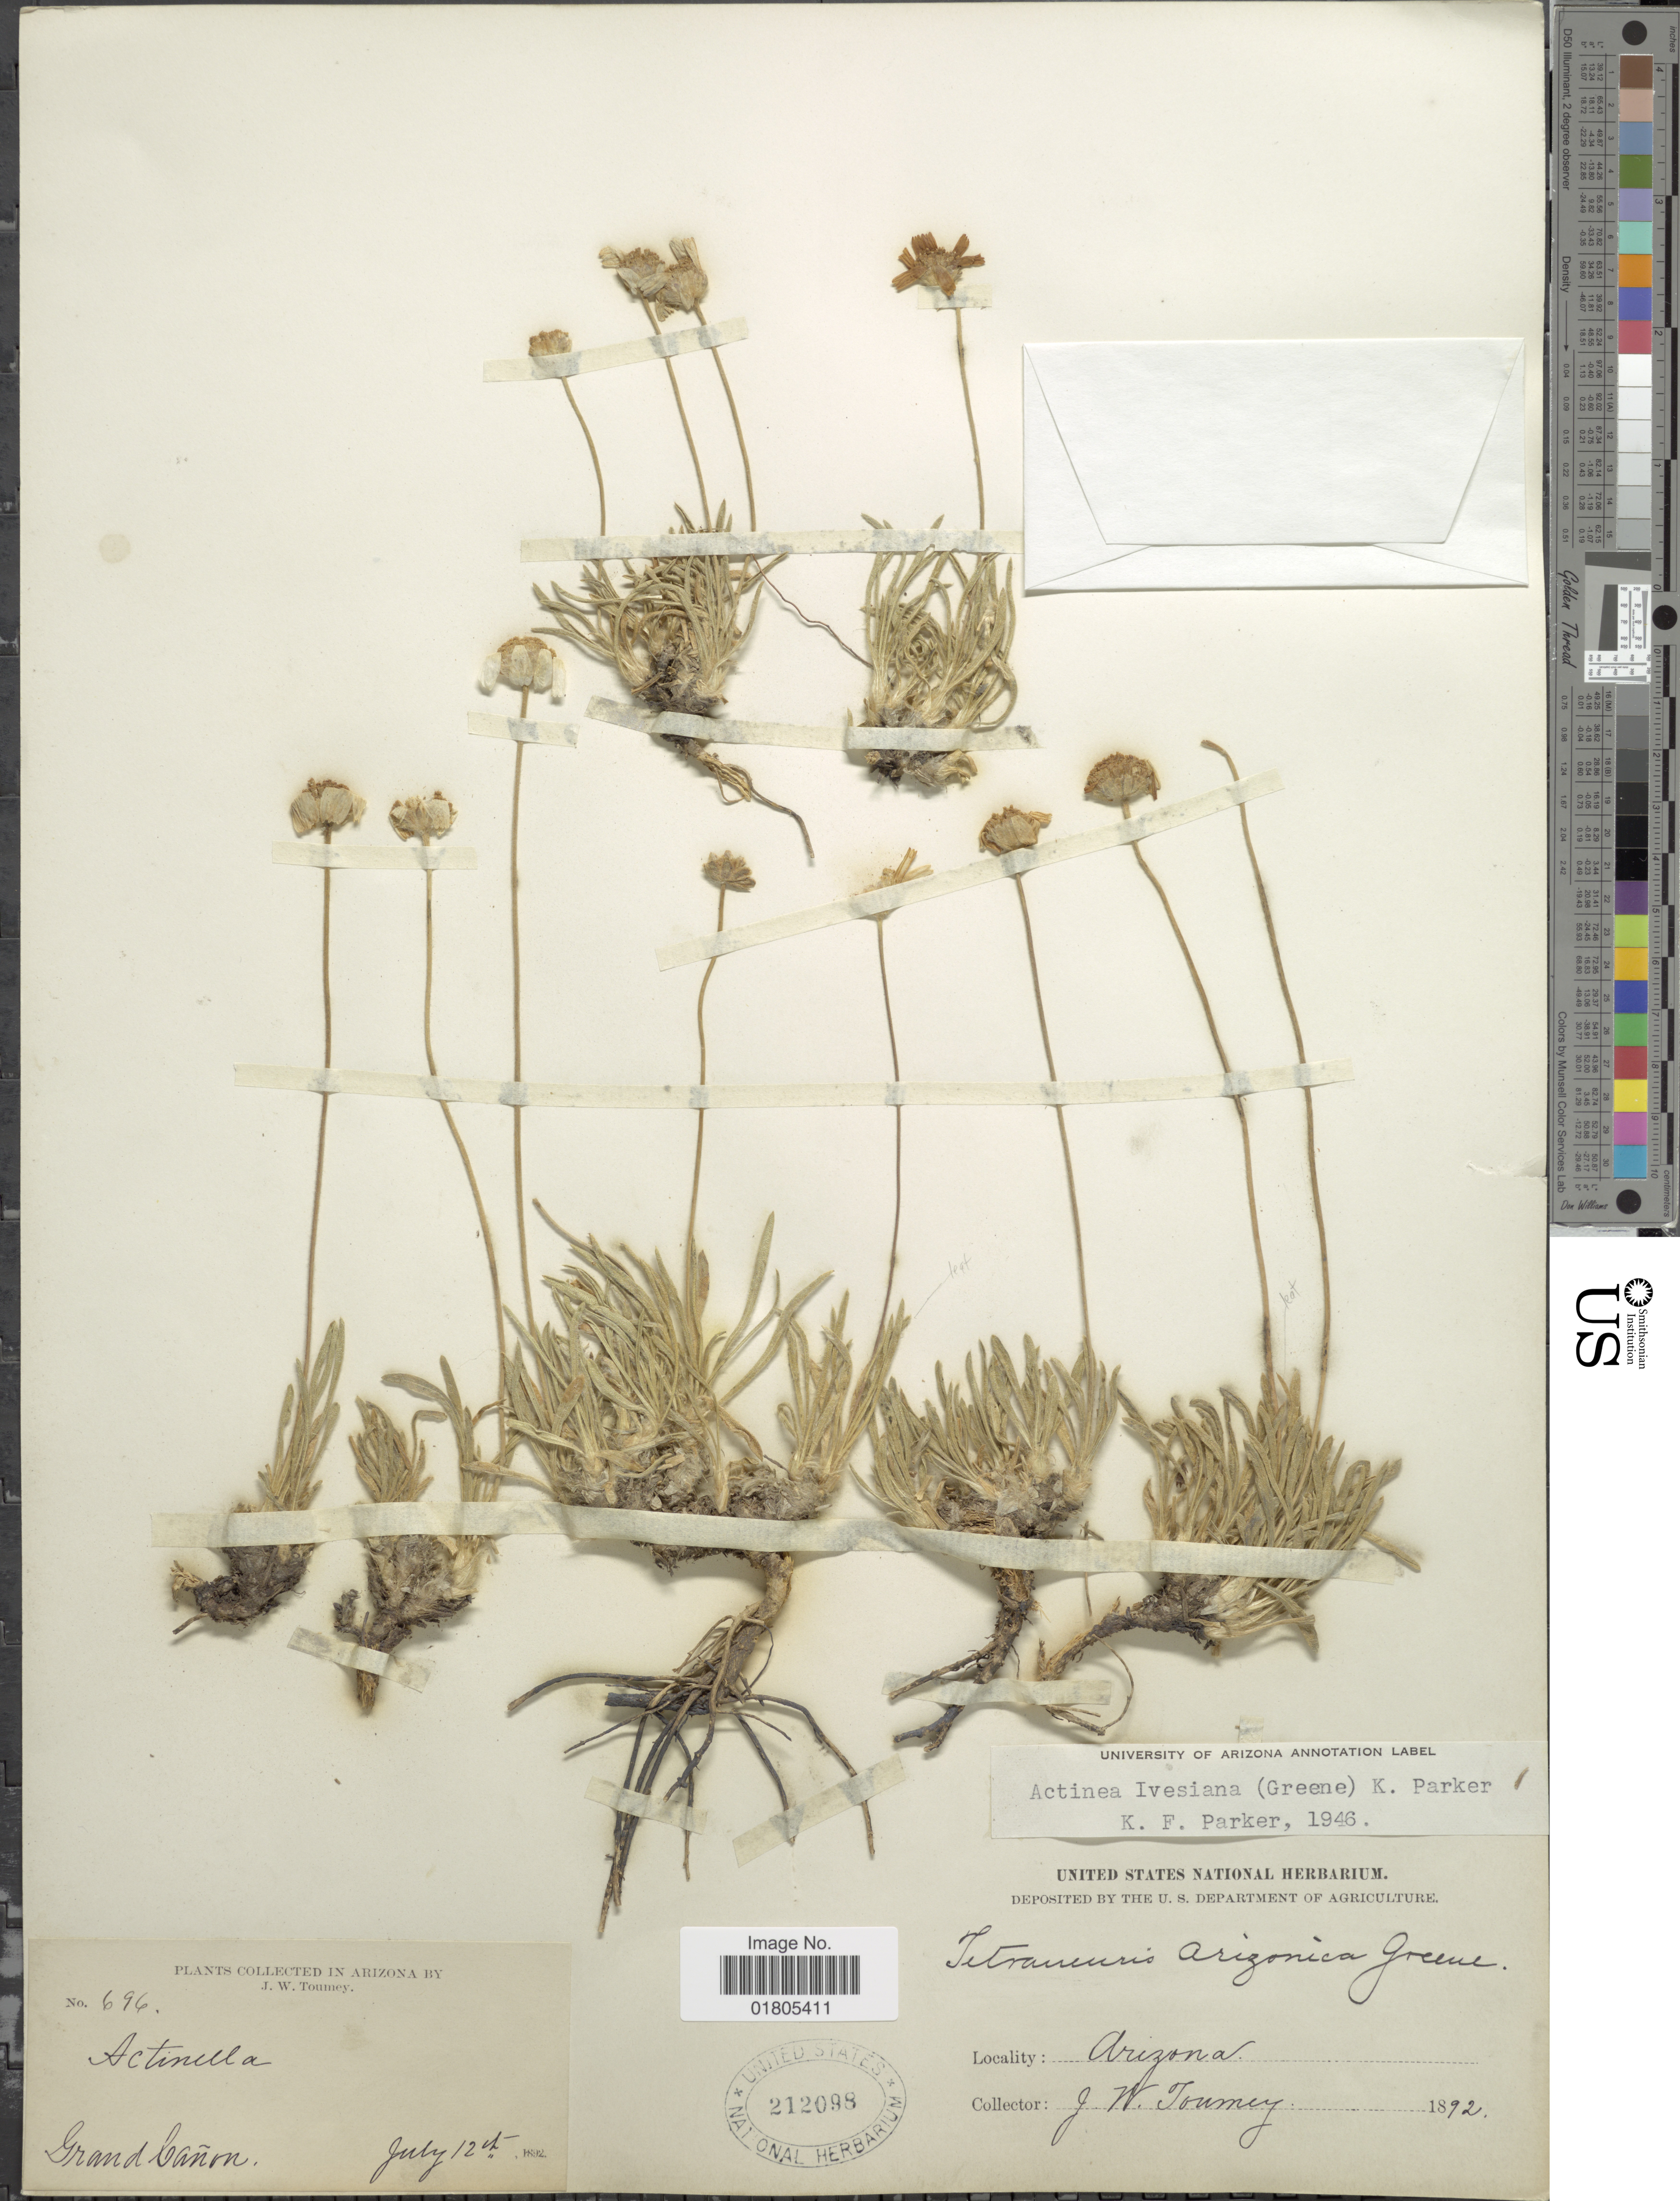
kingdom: Plantae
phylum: Tracheophyta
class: Magnoliopsida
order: Asterales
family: Asteraceae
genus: Actinea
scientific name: Actinea ivesiana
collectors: J. W. Toumey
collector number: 696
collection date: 1892-07-12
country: United States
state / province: Arizona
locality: Grand Cañon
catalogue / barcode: US 212098